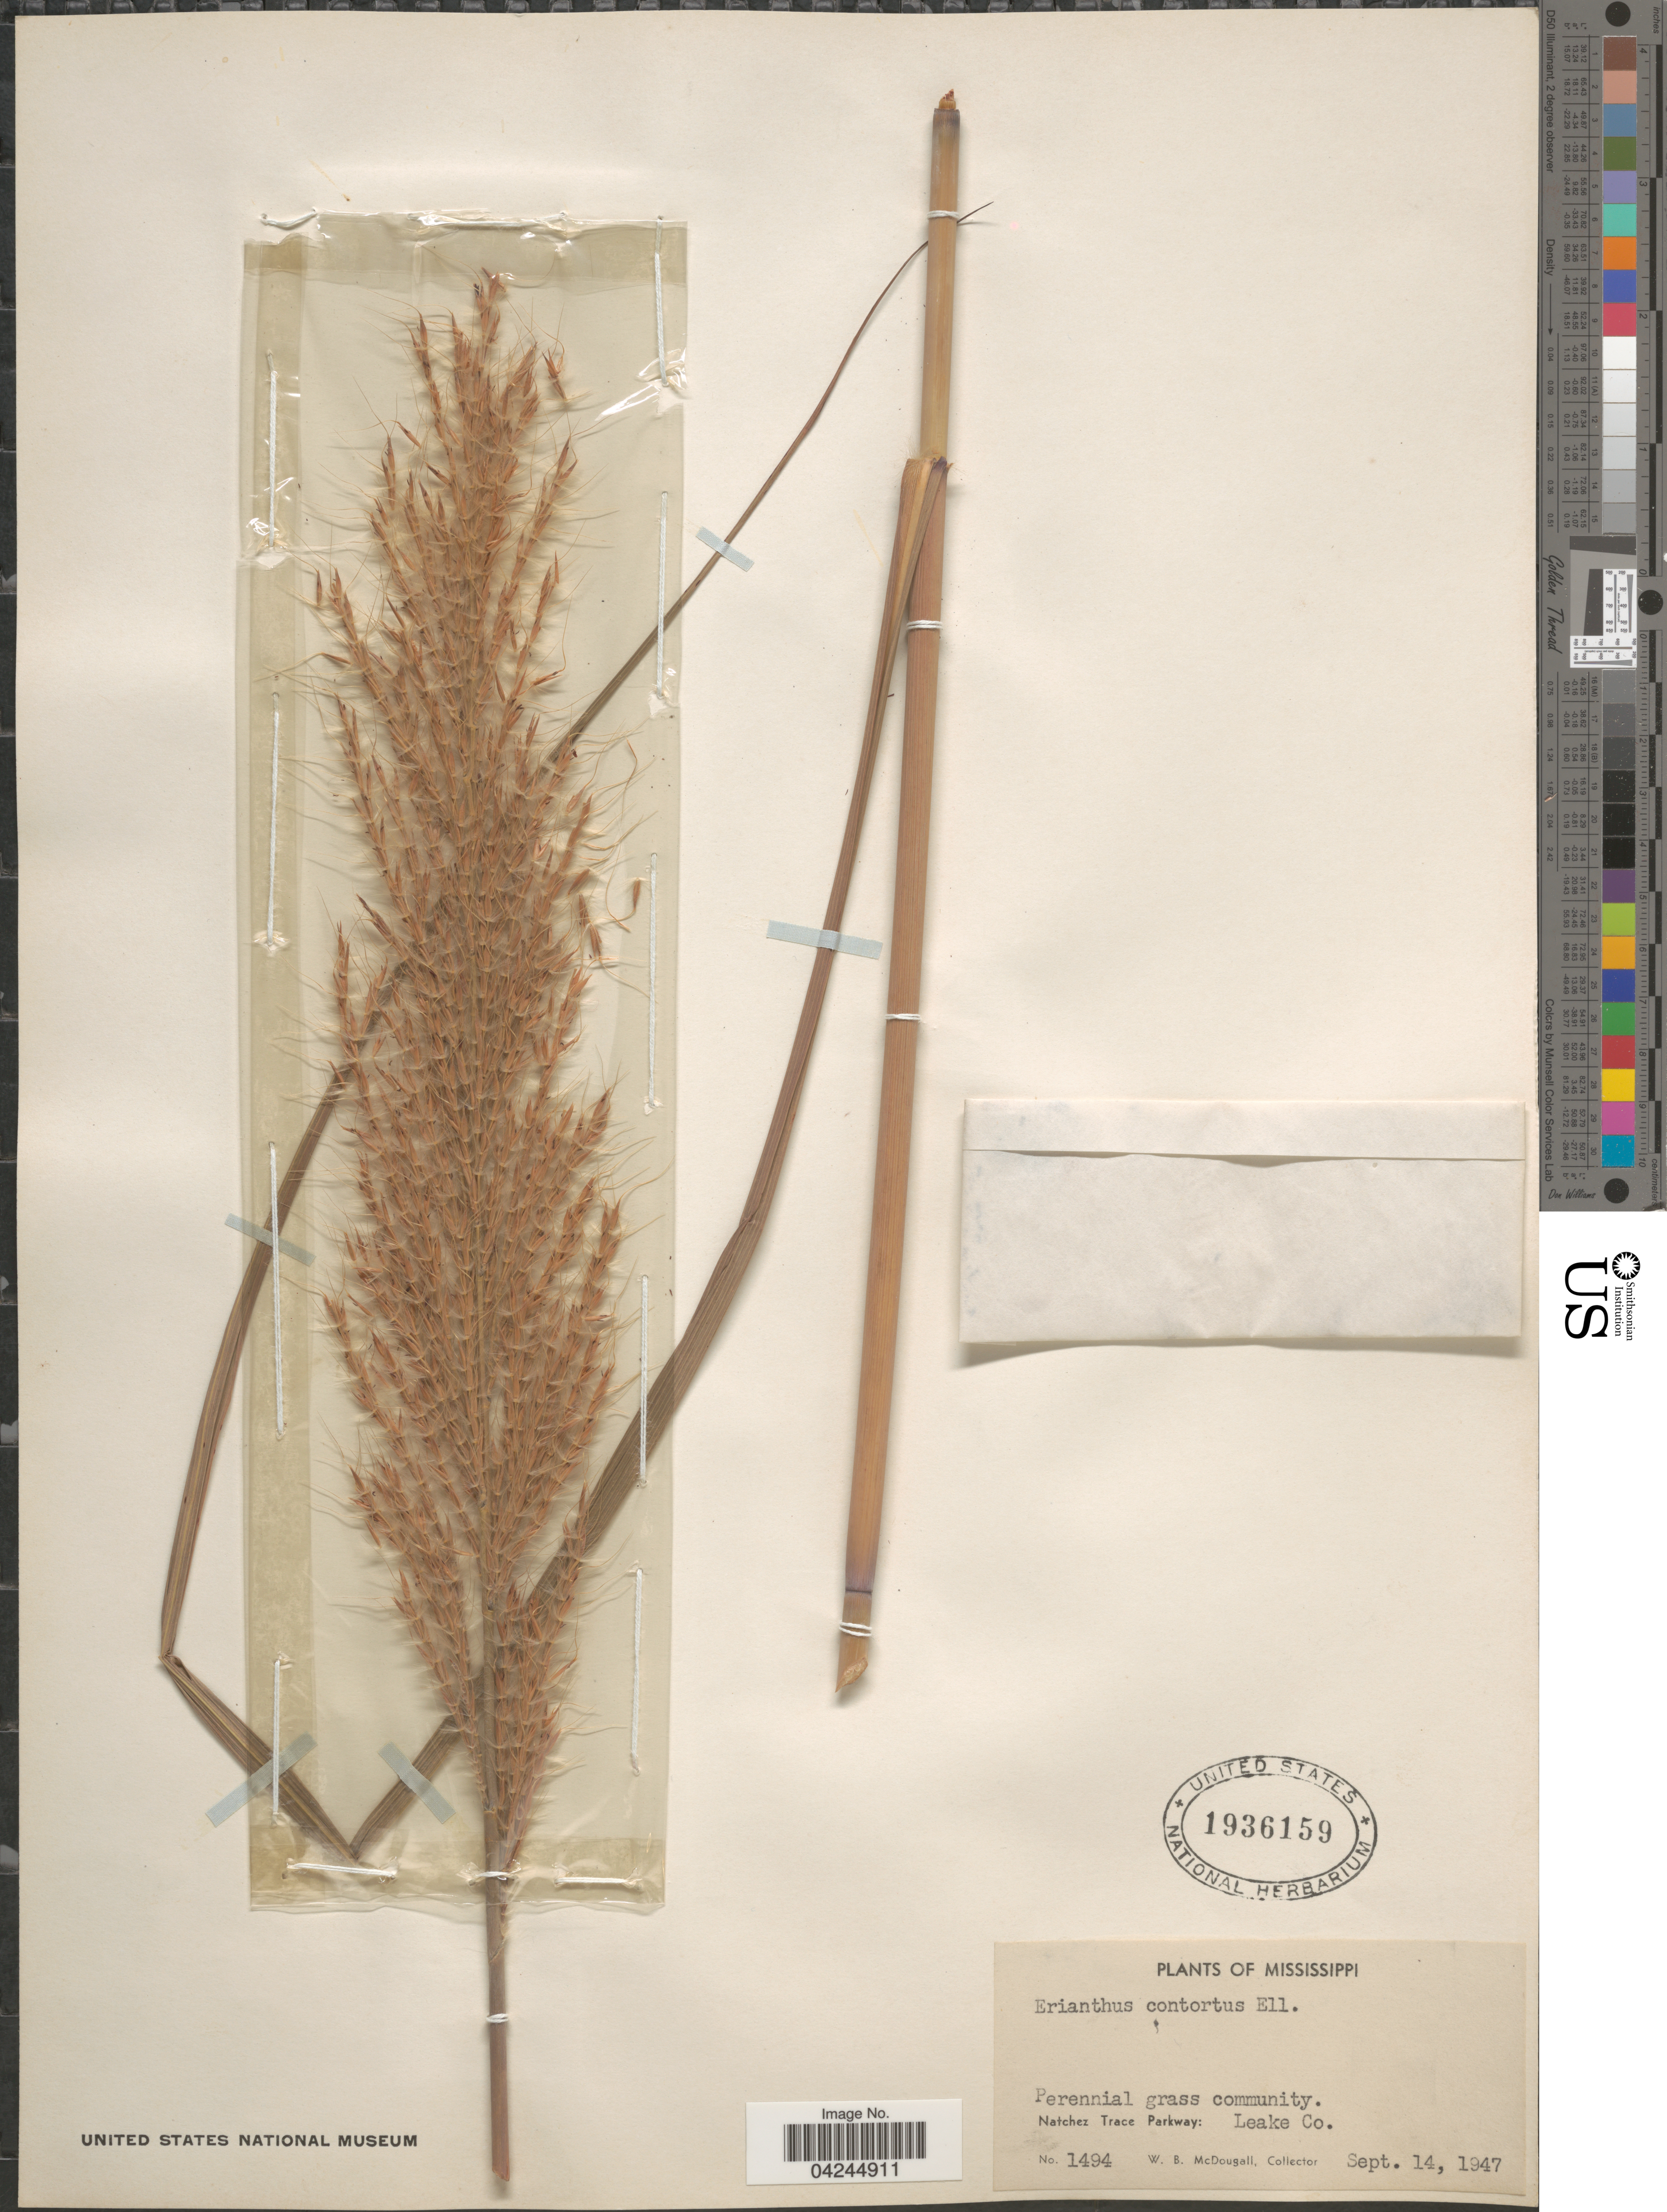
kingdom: Plantae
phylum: Tracheophyta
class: Liliopsida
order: Poales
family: Poaceae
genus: Erianthus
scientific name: Erianthus brevibarbis var. contortus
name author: (Elliott) D.B. Ward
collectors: W. B. McDougall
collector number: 1494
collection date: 1947-09-14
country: United States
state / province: Mississippi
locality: Natchez Trace Parkway: Leake Co.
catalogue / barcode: US 1936159